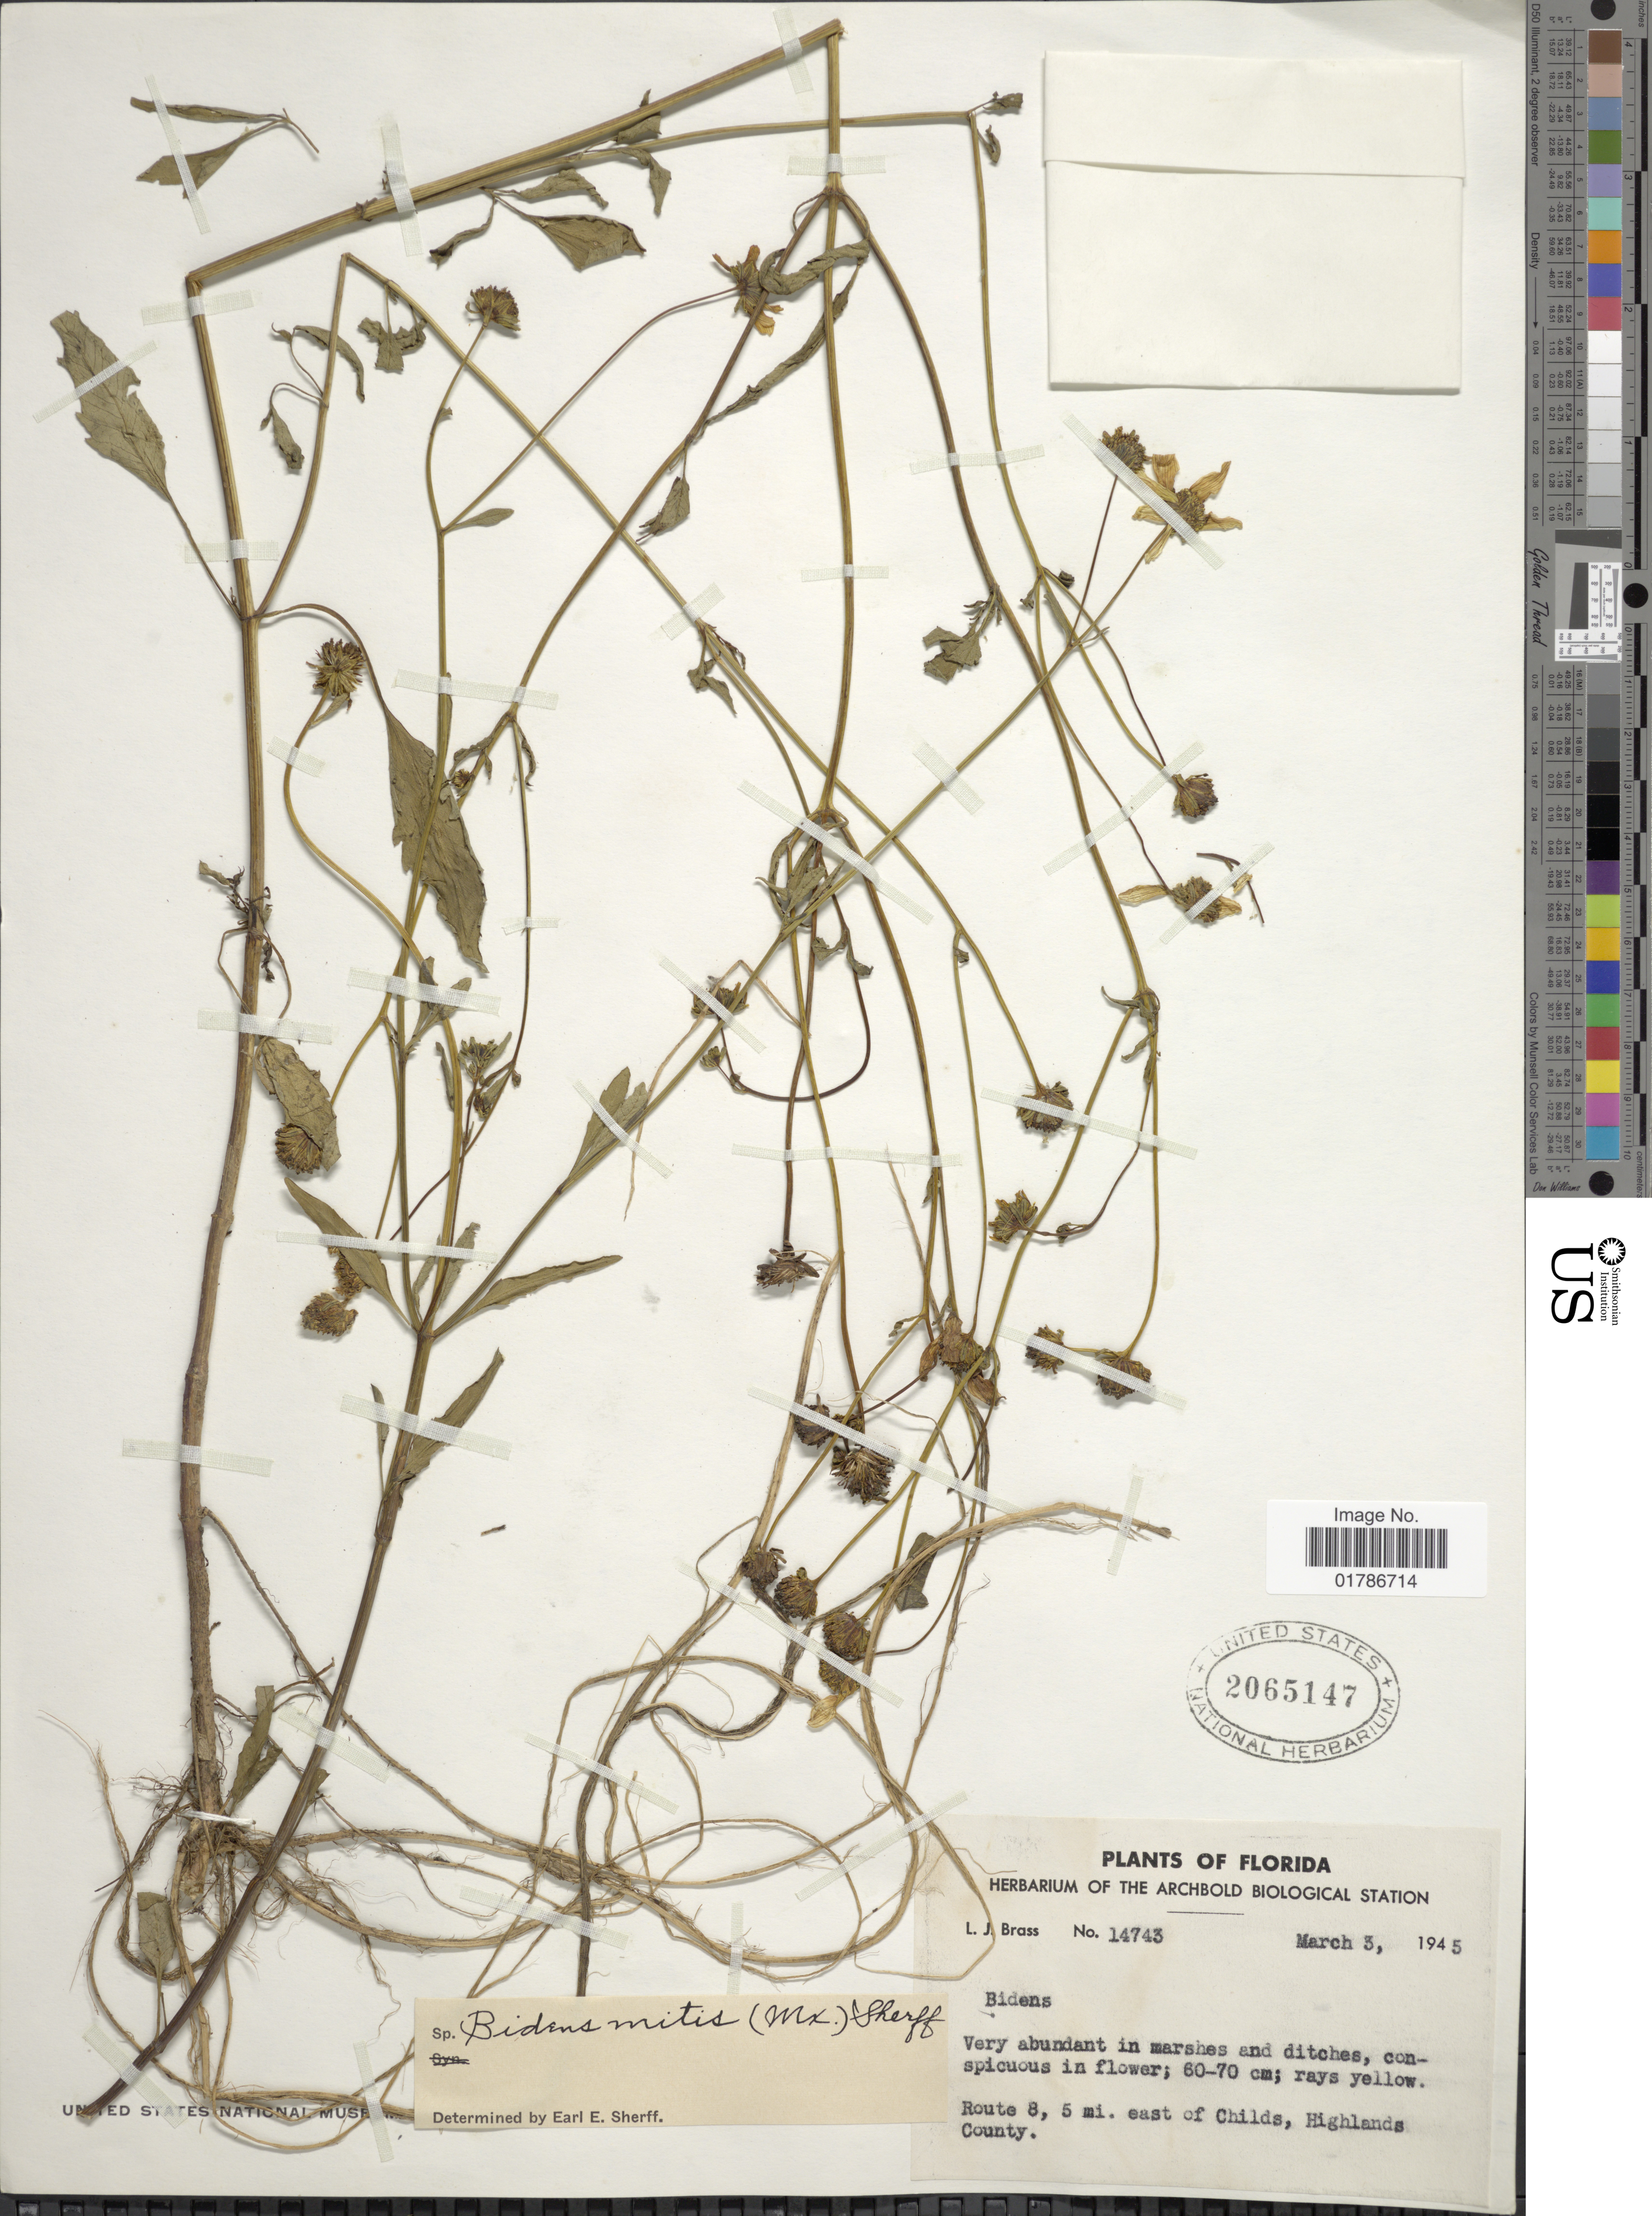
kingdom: Plantae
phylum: Tracheophyta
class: Magnoliopsida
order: Asterales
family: Asteraceae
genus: Bidens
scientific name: Bidens mitis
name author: (Michx.) Sherff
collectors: L. J. Brass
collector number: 14743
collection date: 1945-03-03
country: United States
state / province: Florida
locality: Route 8, 5 mi. east of Childs, Highlands County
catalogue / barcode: US 2065147